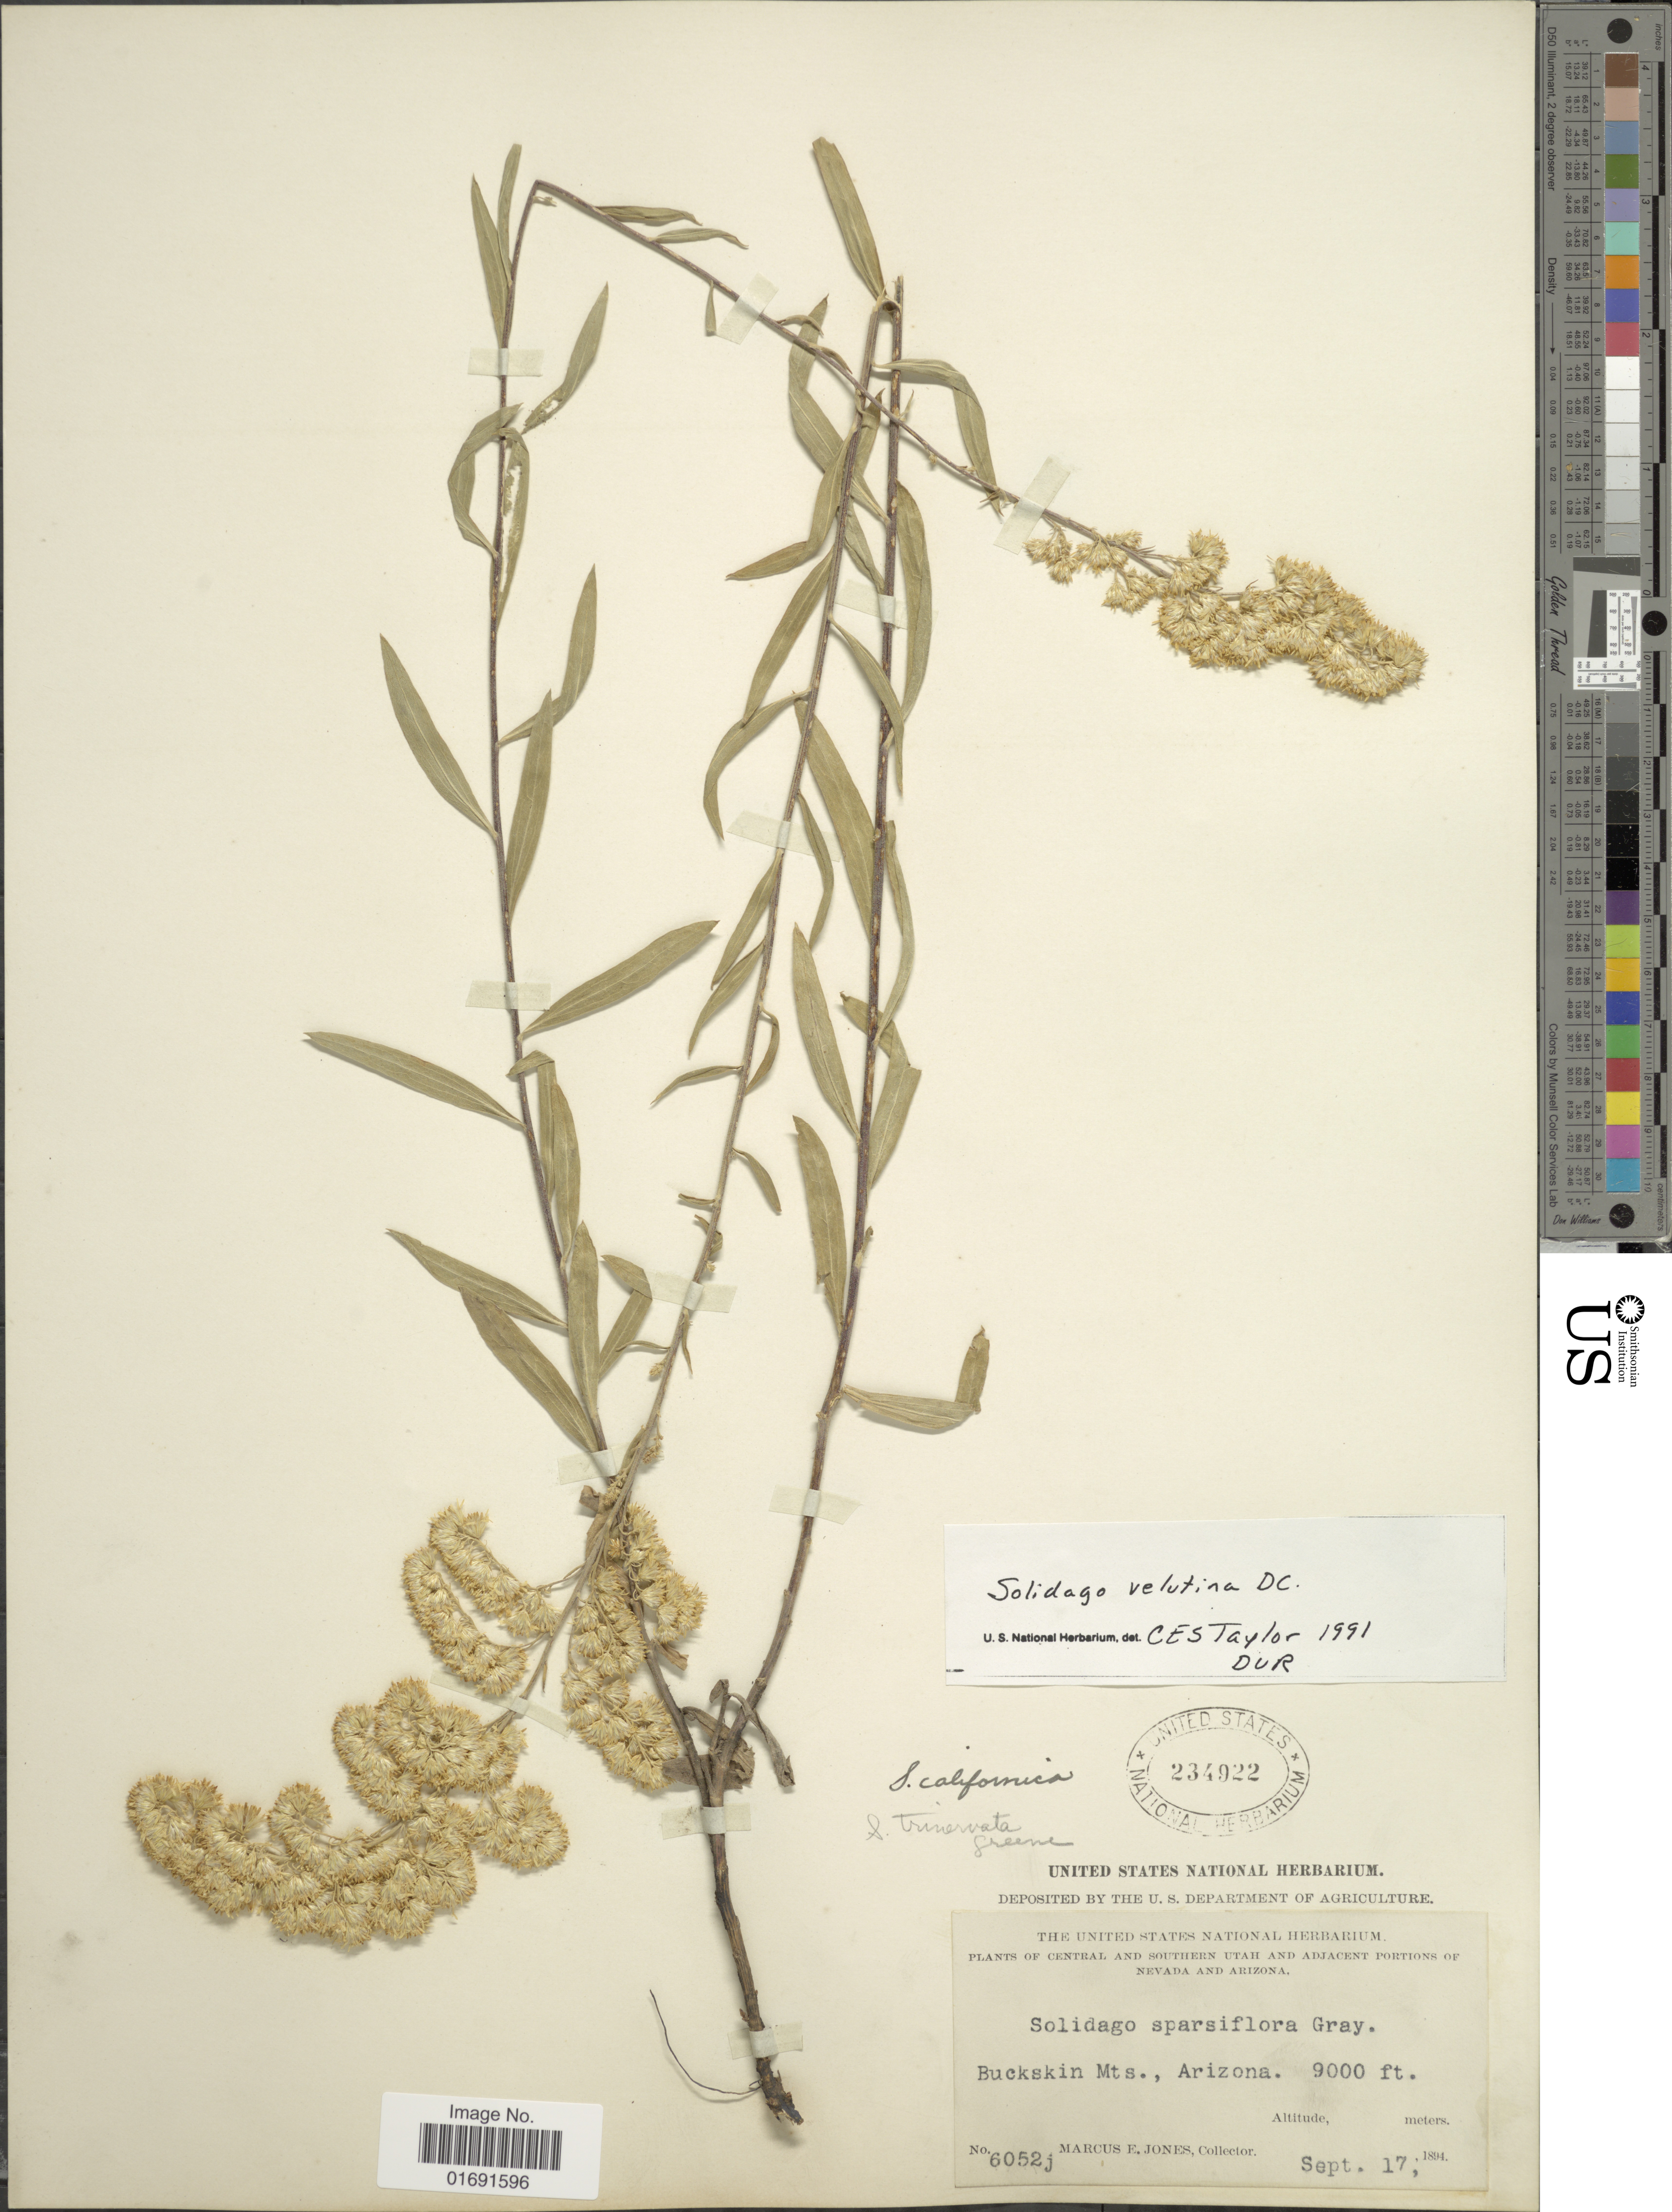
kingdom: Plantae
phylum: Tracheophyta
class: Magnoliopsida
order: Asterales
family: Asteraceae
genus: Solidago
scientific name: Solidago velutina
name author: DC.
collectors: M. E. Jones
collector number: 6052j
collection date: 1894-09-17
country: United States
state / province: Arizona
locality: Buckskin Mts.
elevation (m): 2743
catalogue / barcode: US 234922